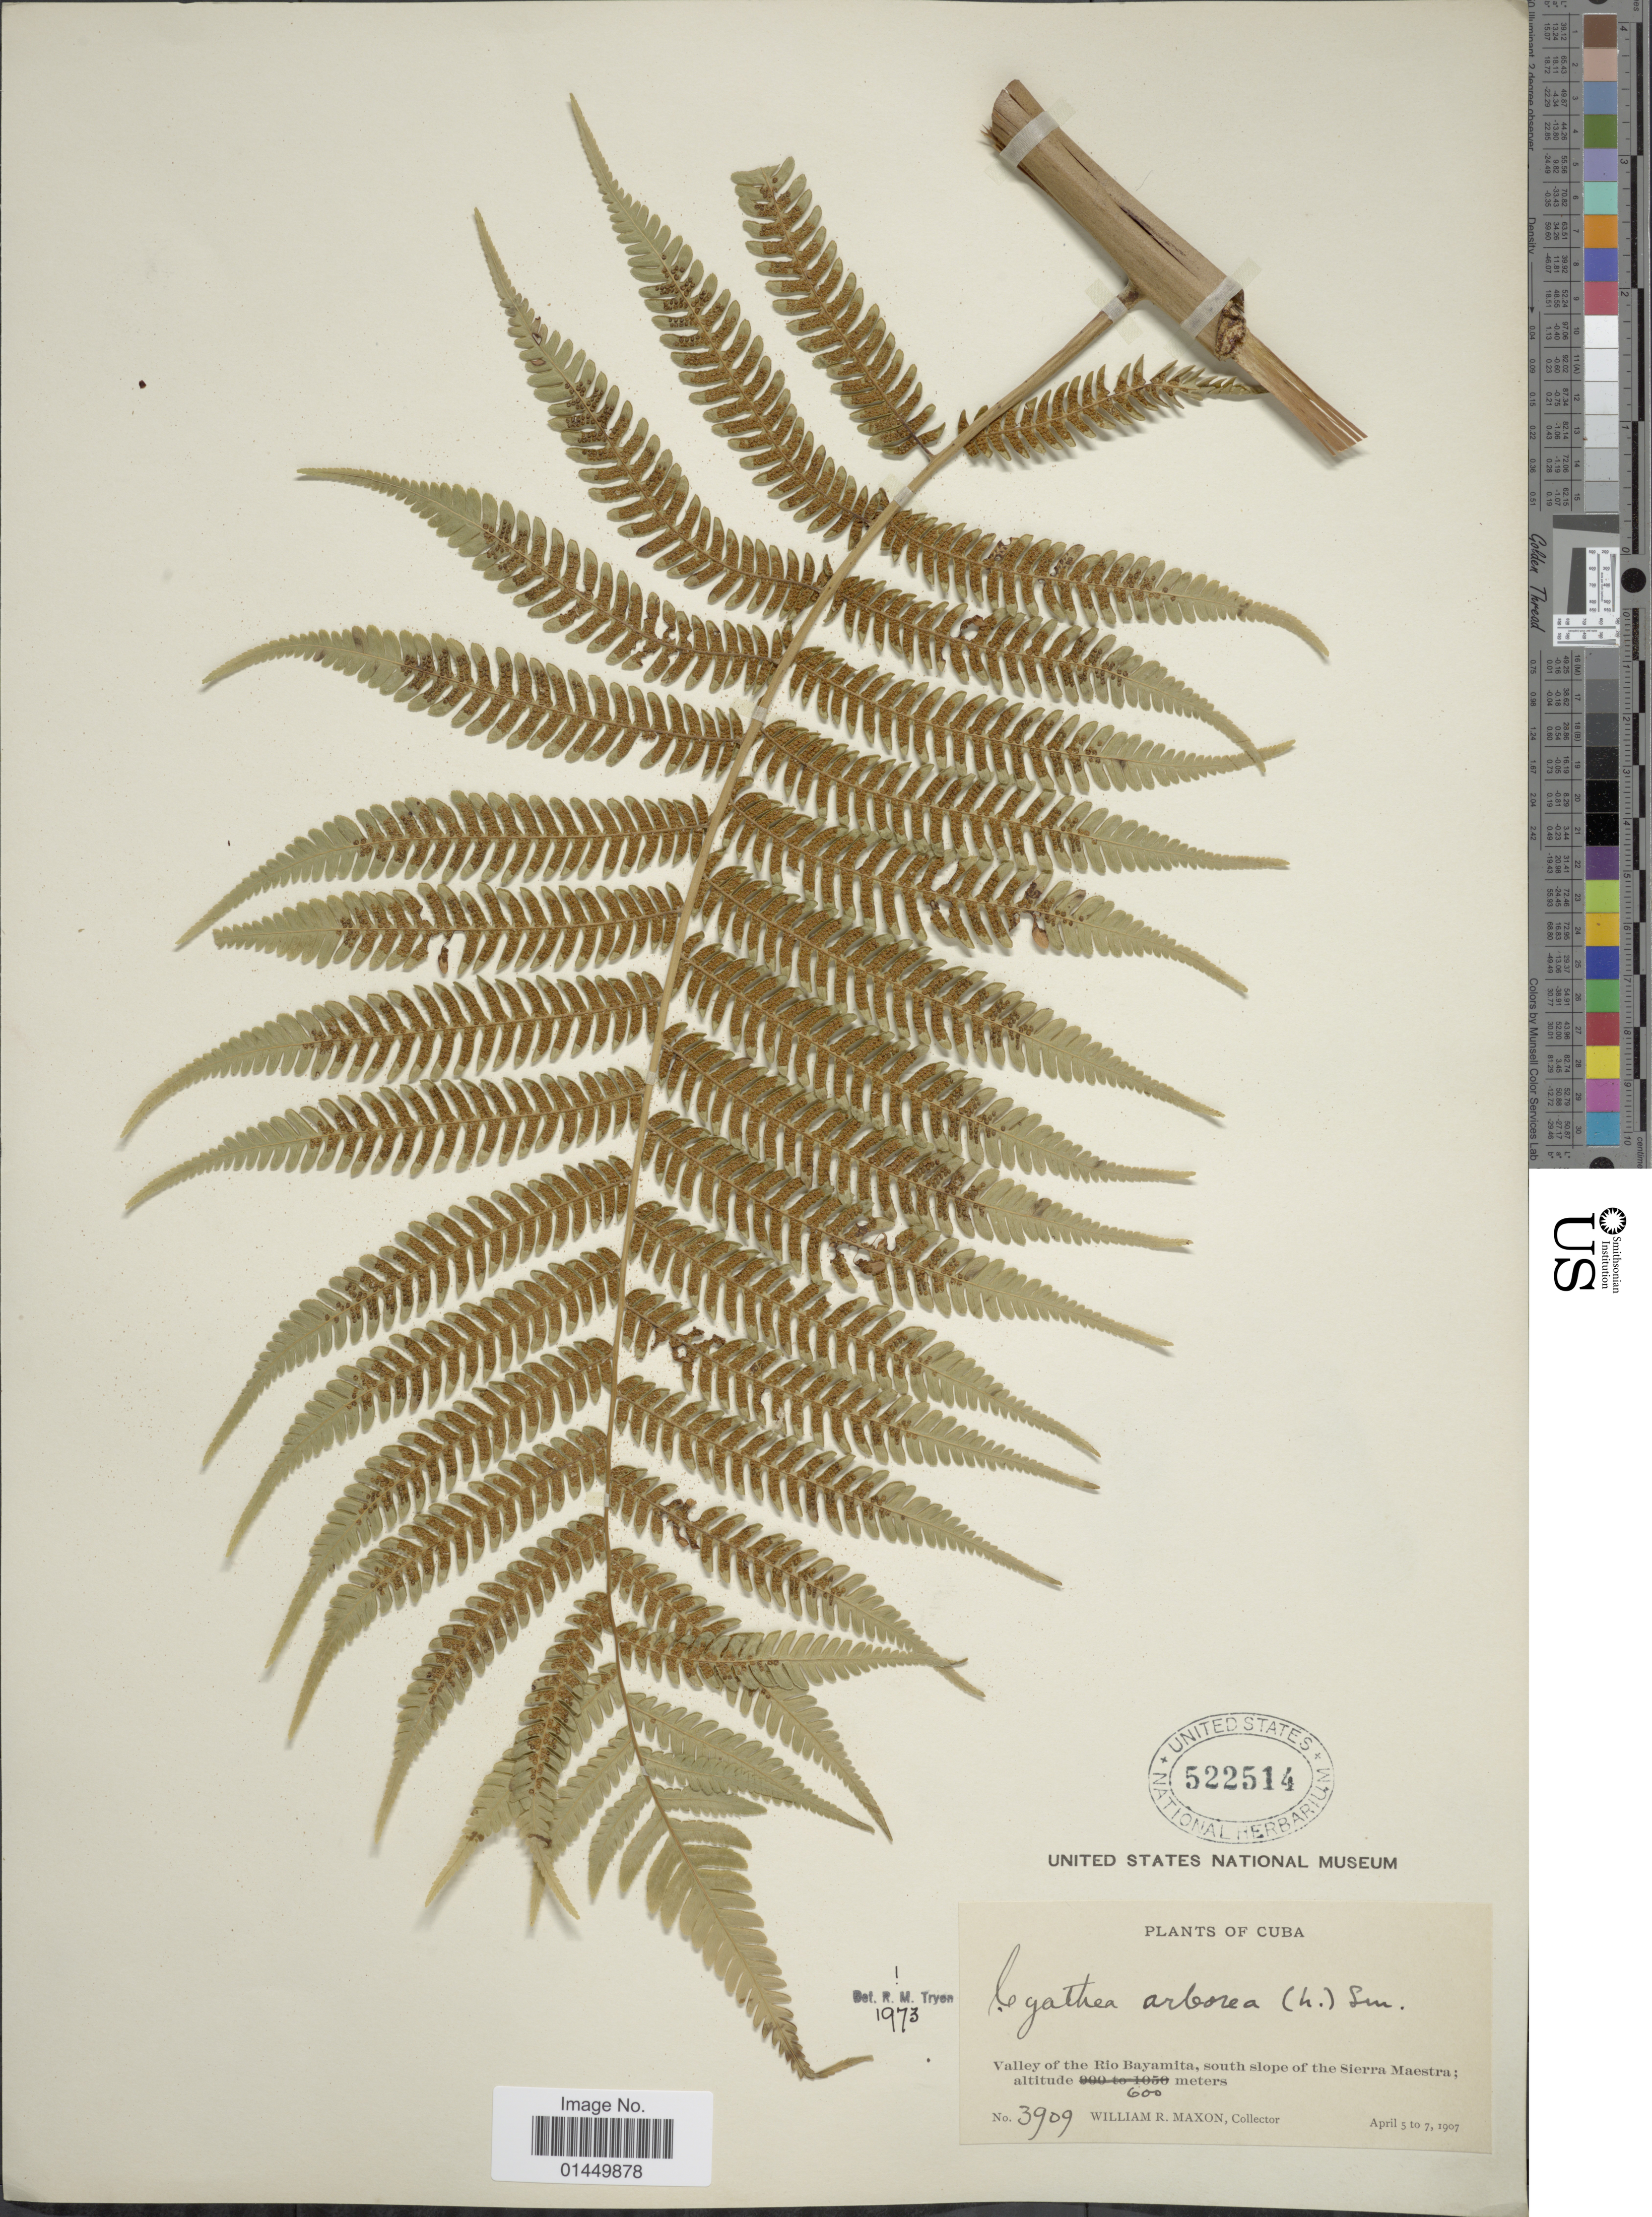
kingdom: Plantae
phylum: Tracheophyta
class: Polypodiopsida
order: Cyatheales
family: Cyatheaceae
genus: Cyathea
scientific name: Cyathea arborea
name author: (L.) Sm.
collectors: W. R. Maxon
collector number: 3909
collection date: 1907-04-05/1907-04-07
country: Cuba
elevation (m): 600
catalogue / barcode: US 522514